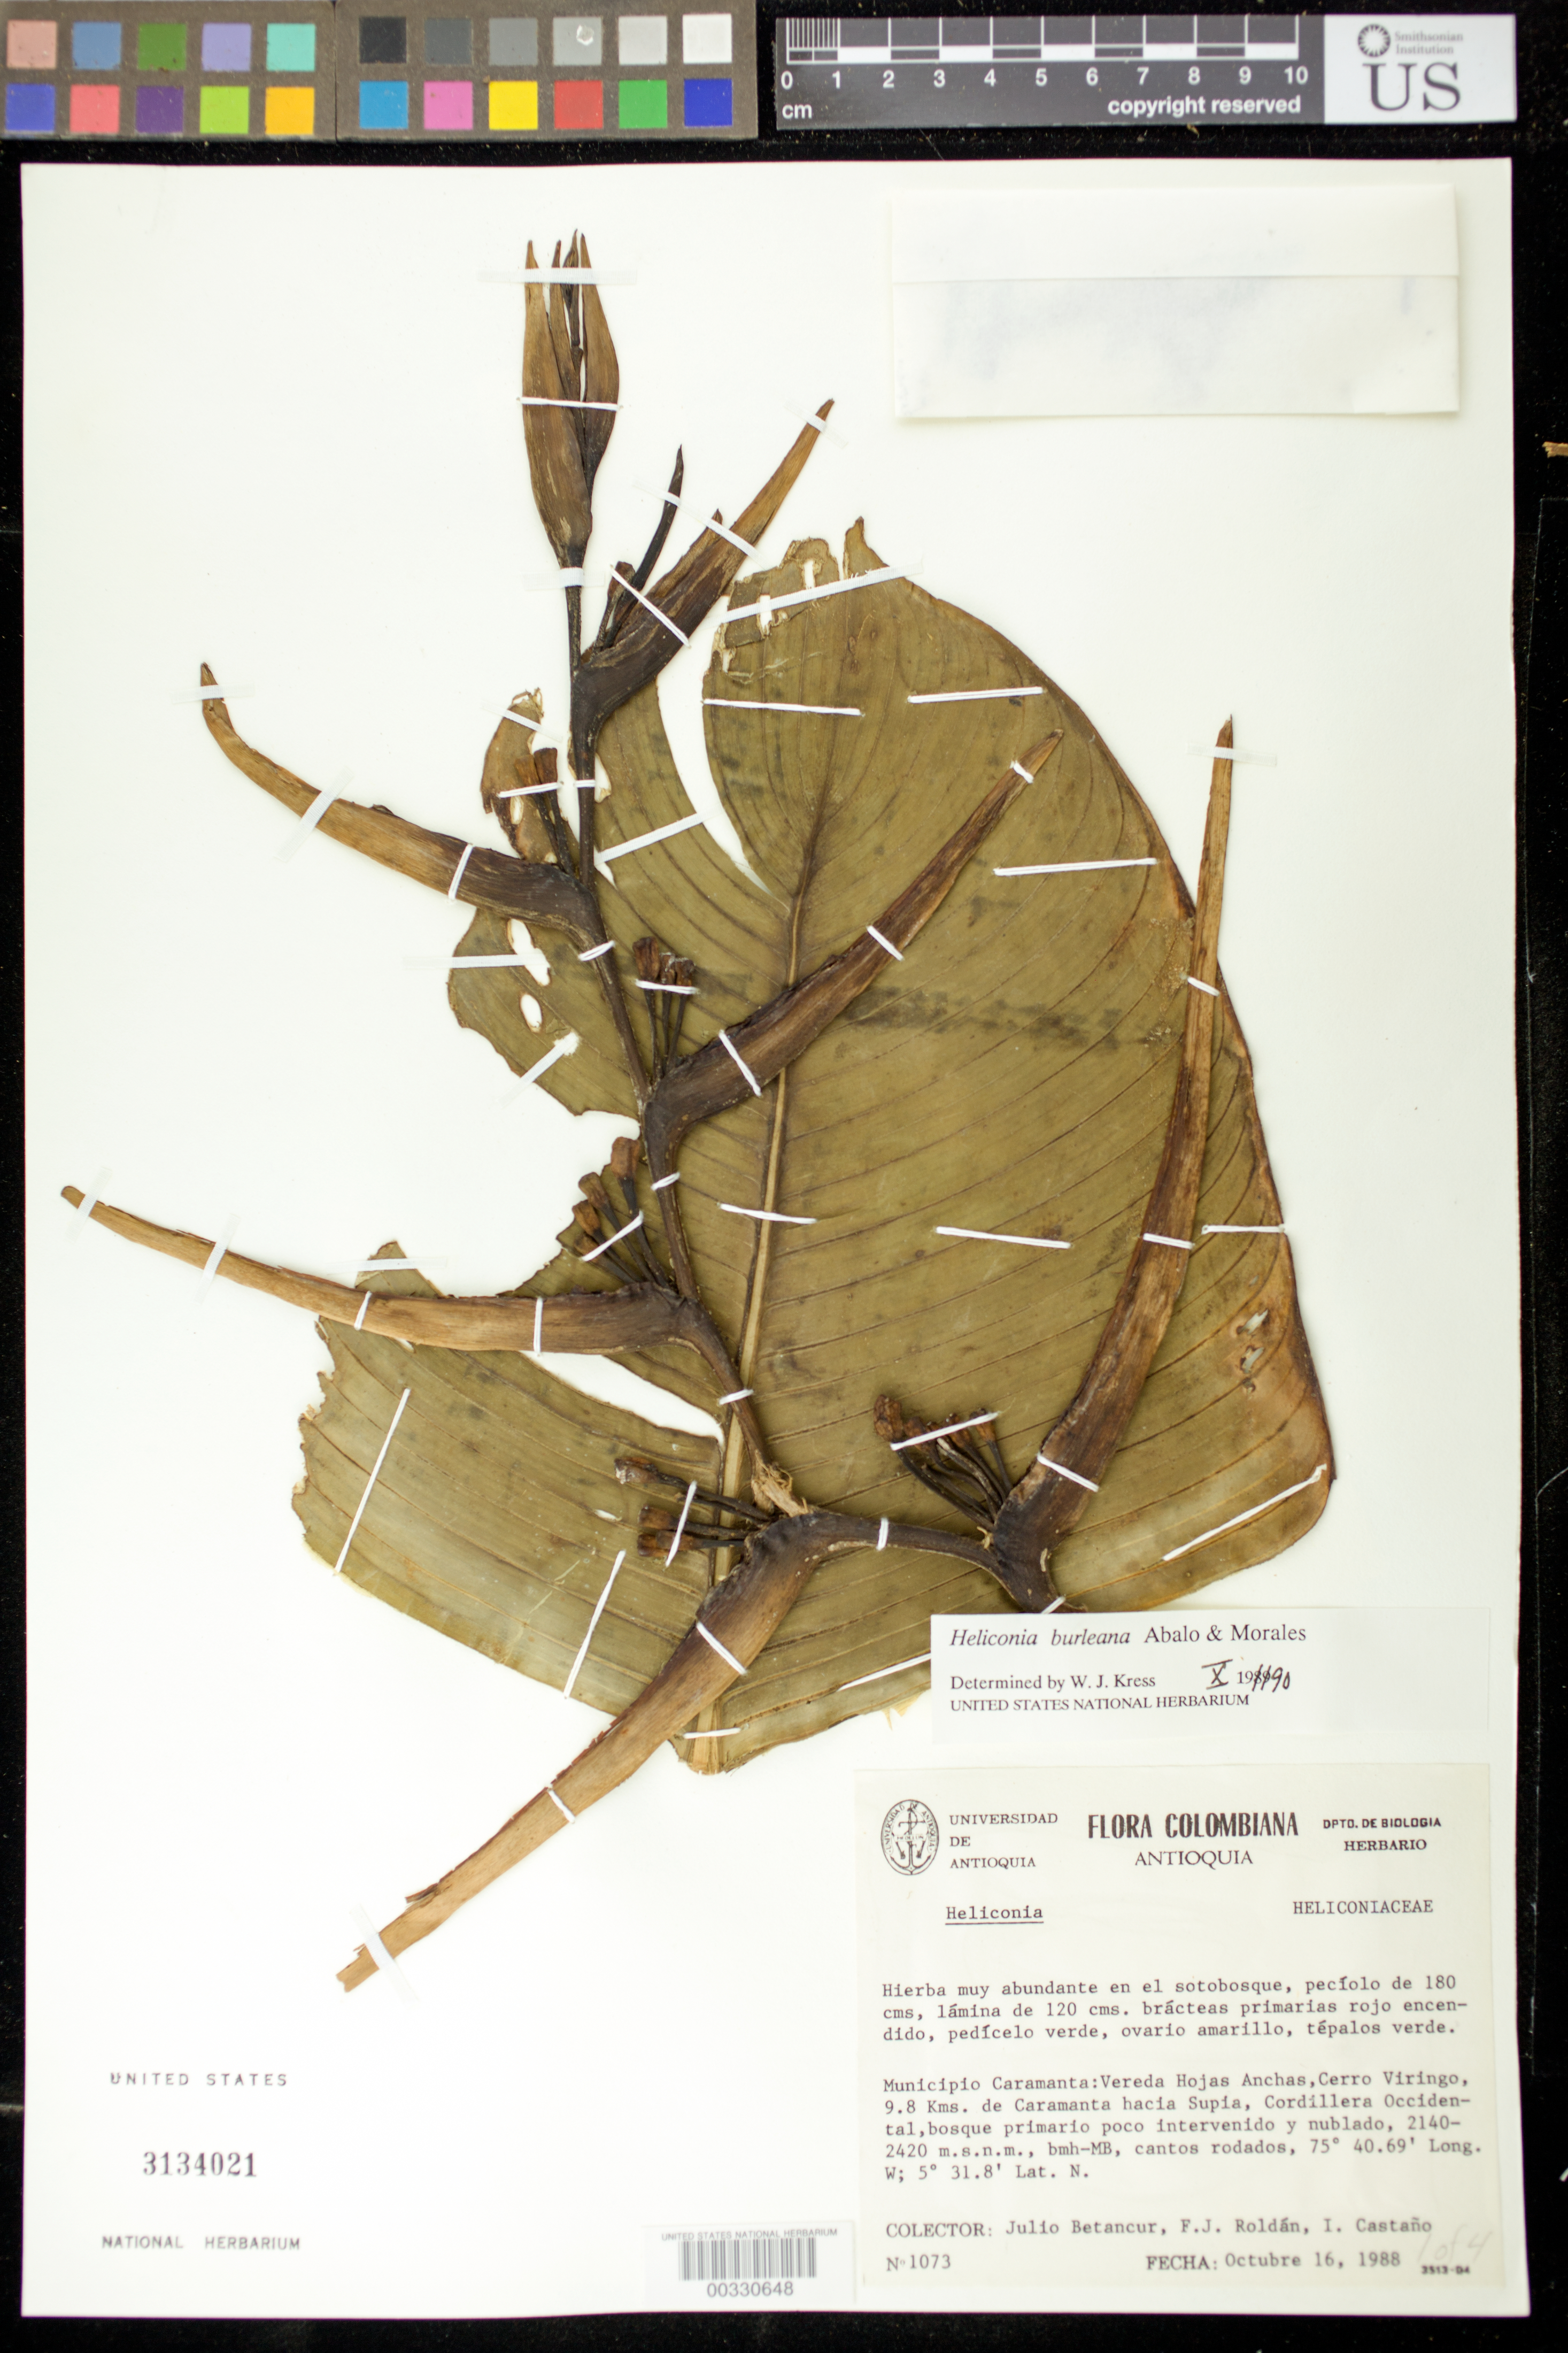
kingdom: Plantae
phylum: Tracheophyta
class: Liliopsida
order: Zingiberales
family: Heliconiaceae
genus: Heliconia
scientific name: Heliconia burleana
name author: Abalo & G. Morales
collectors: J. C. Betancur, F. J. Roldán & I. Castaño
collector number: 1073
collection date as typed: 16 Oct 1988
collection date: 1988-10-16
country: Colombia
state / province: Antioquia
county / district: Caramanta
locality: Mun of Caramanta, Vereda Hojas Anchas, Cerro Viringo, 9.8 km from Caramanta near Supia, Cordillera Occidental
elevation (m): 2140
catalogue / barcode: US 3134021